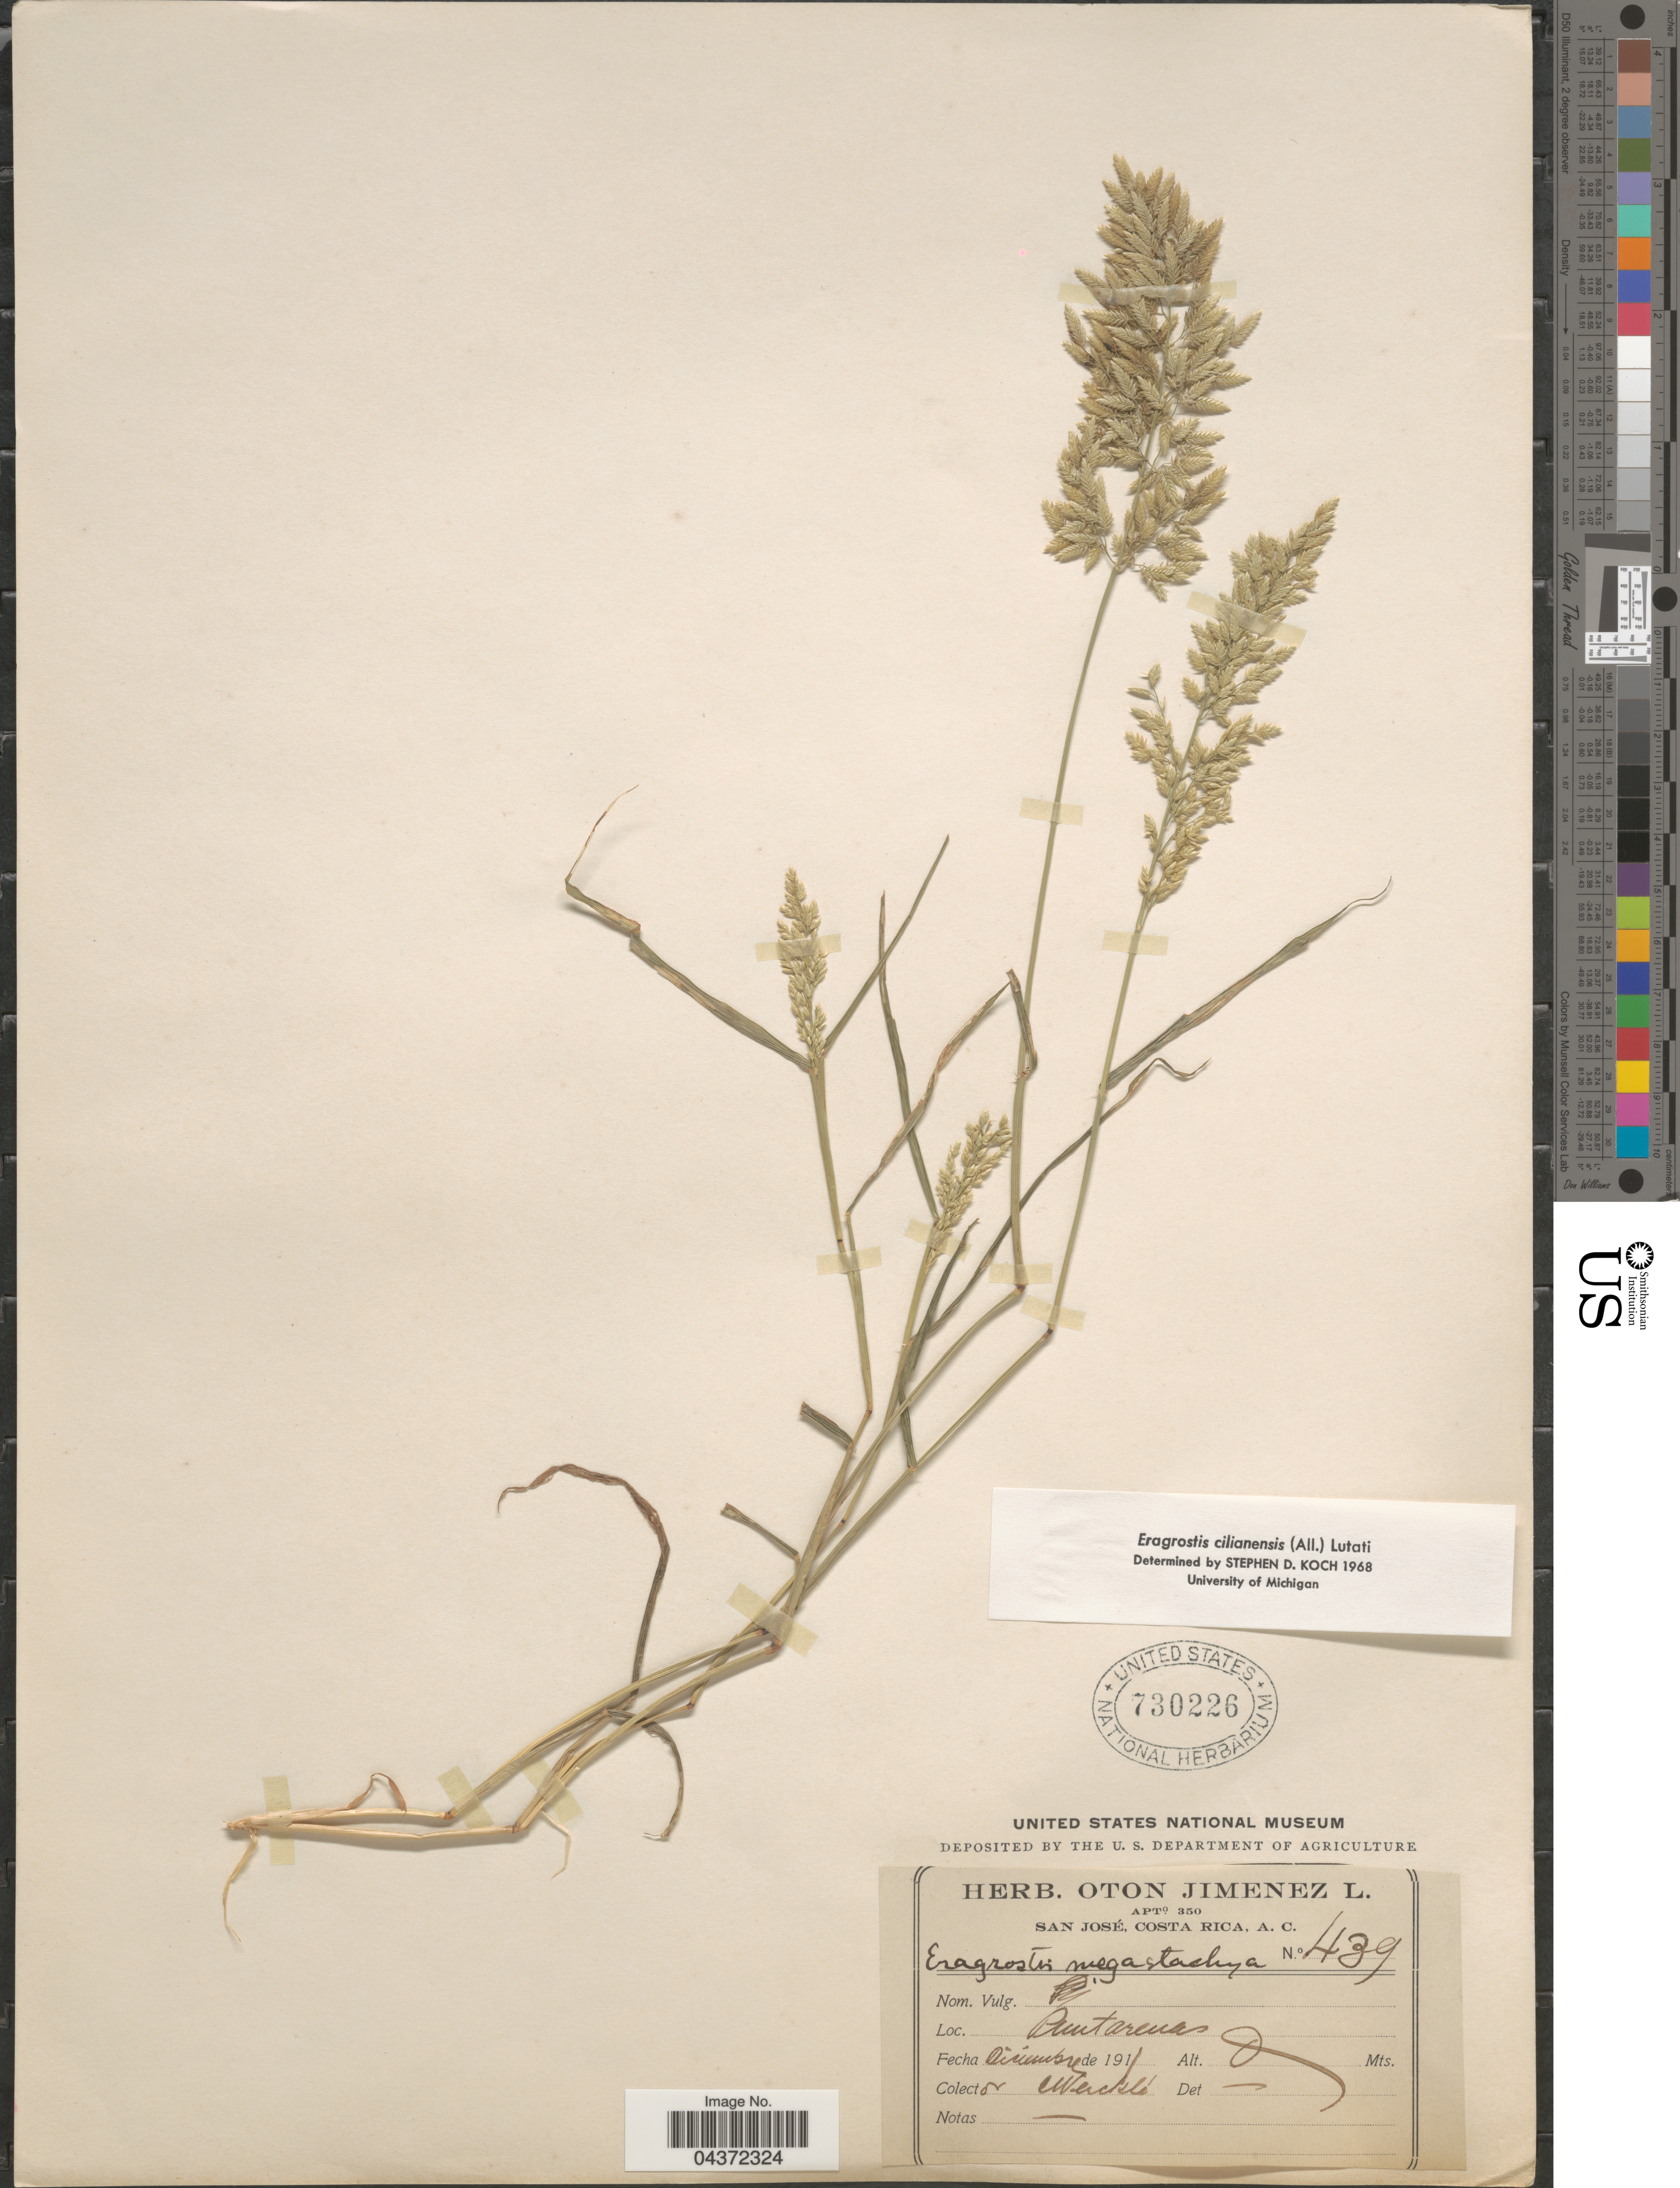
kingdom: Plantae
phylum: Tracheophyta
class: Liliopsida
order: Poales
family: Poaceae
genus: Eragrostis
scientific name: Eragrostis cilianensis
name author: (Bellardi) Vignolo ex Janch.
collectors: C. Wercklé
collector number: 439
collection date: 1911-12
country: Costa Rica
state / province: Puntarenas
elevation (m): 0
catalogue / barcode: US 730226